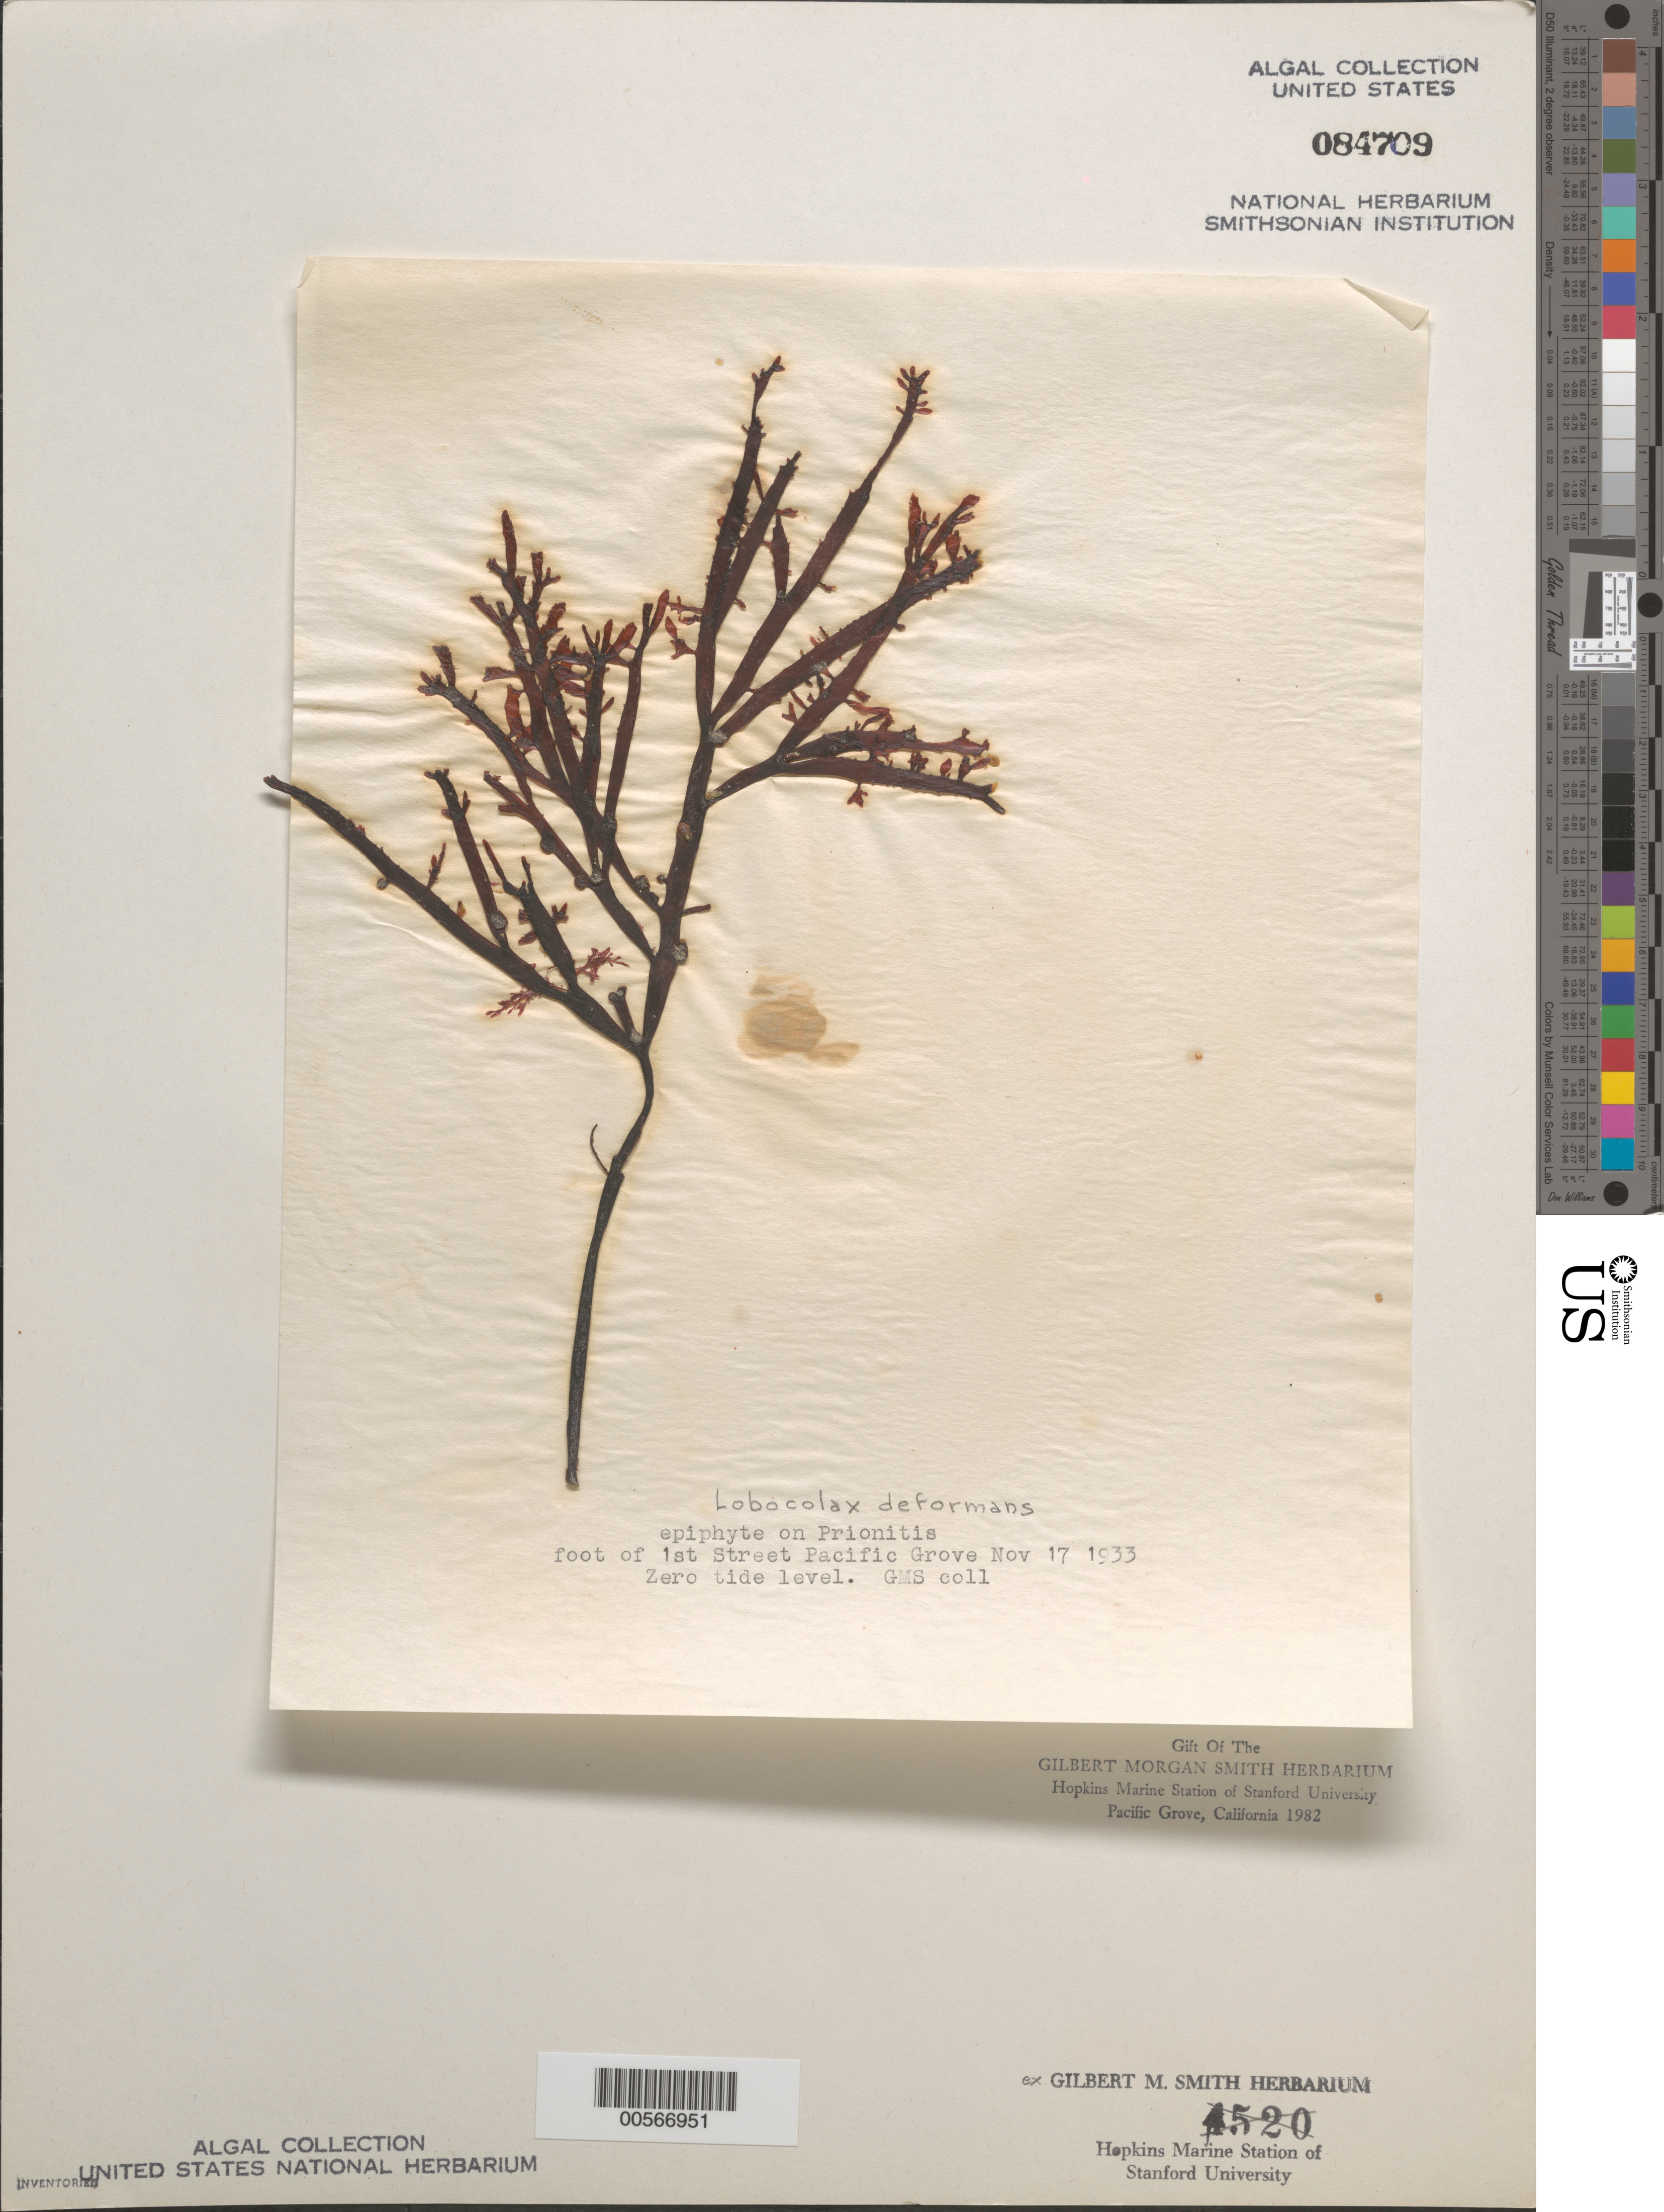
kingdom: Plantae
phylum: Rhodophyta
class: Florideophyceae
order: Cryptonemiales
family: Cryptonemiaceae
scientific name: Prionitis decipiens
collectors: G. M. Smith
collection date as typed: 17 Nov 1933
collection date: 1933-11-17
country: United States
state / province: California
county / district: Monterey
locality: Pacific Grove, foot of 1st Street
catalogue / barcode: US 84709